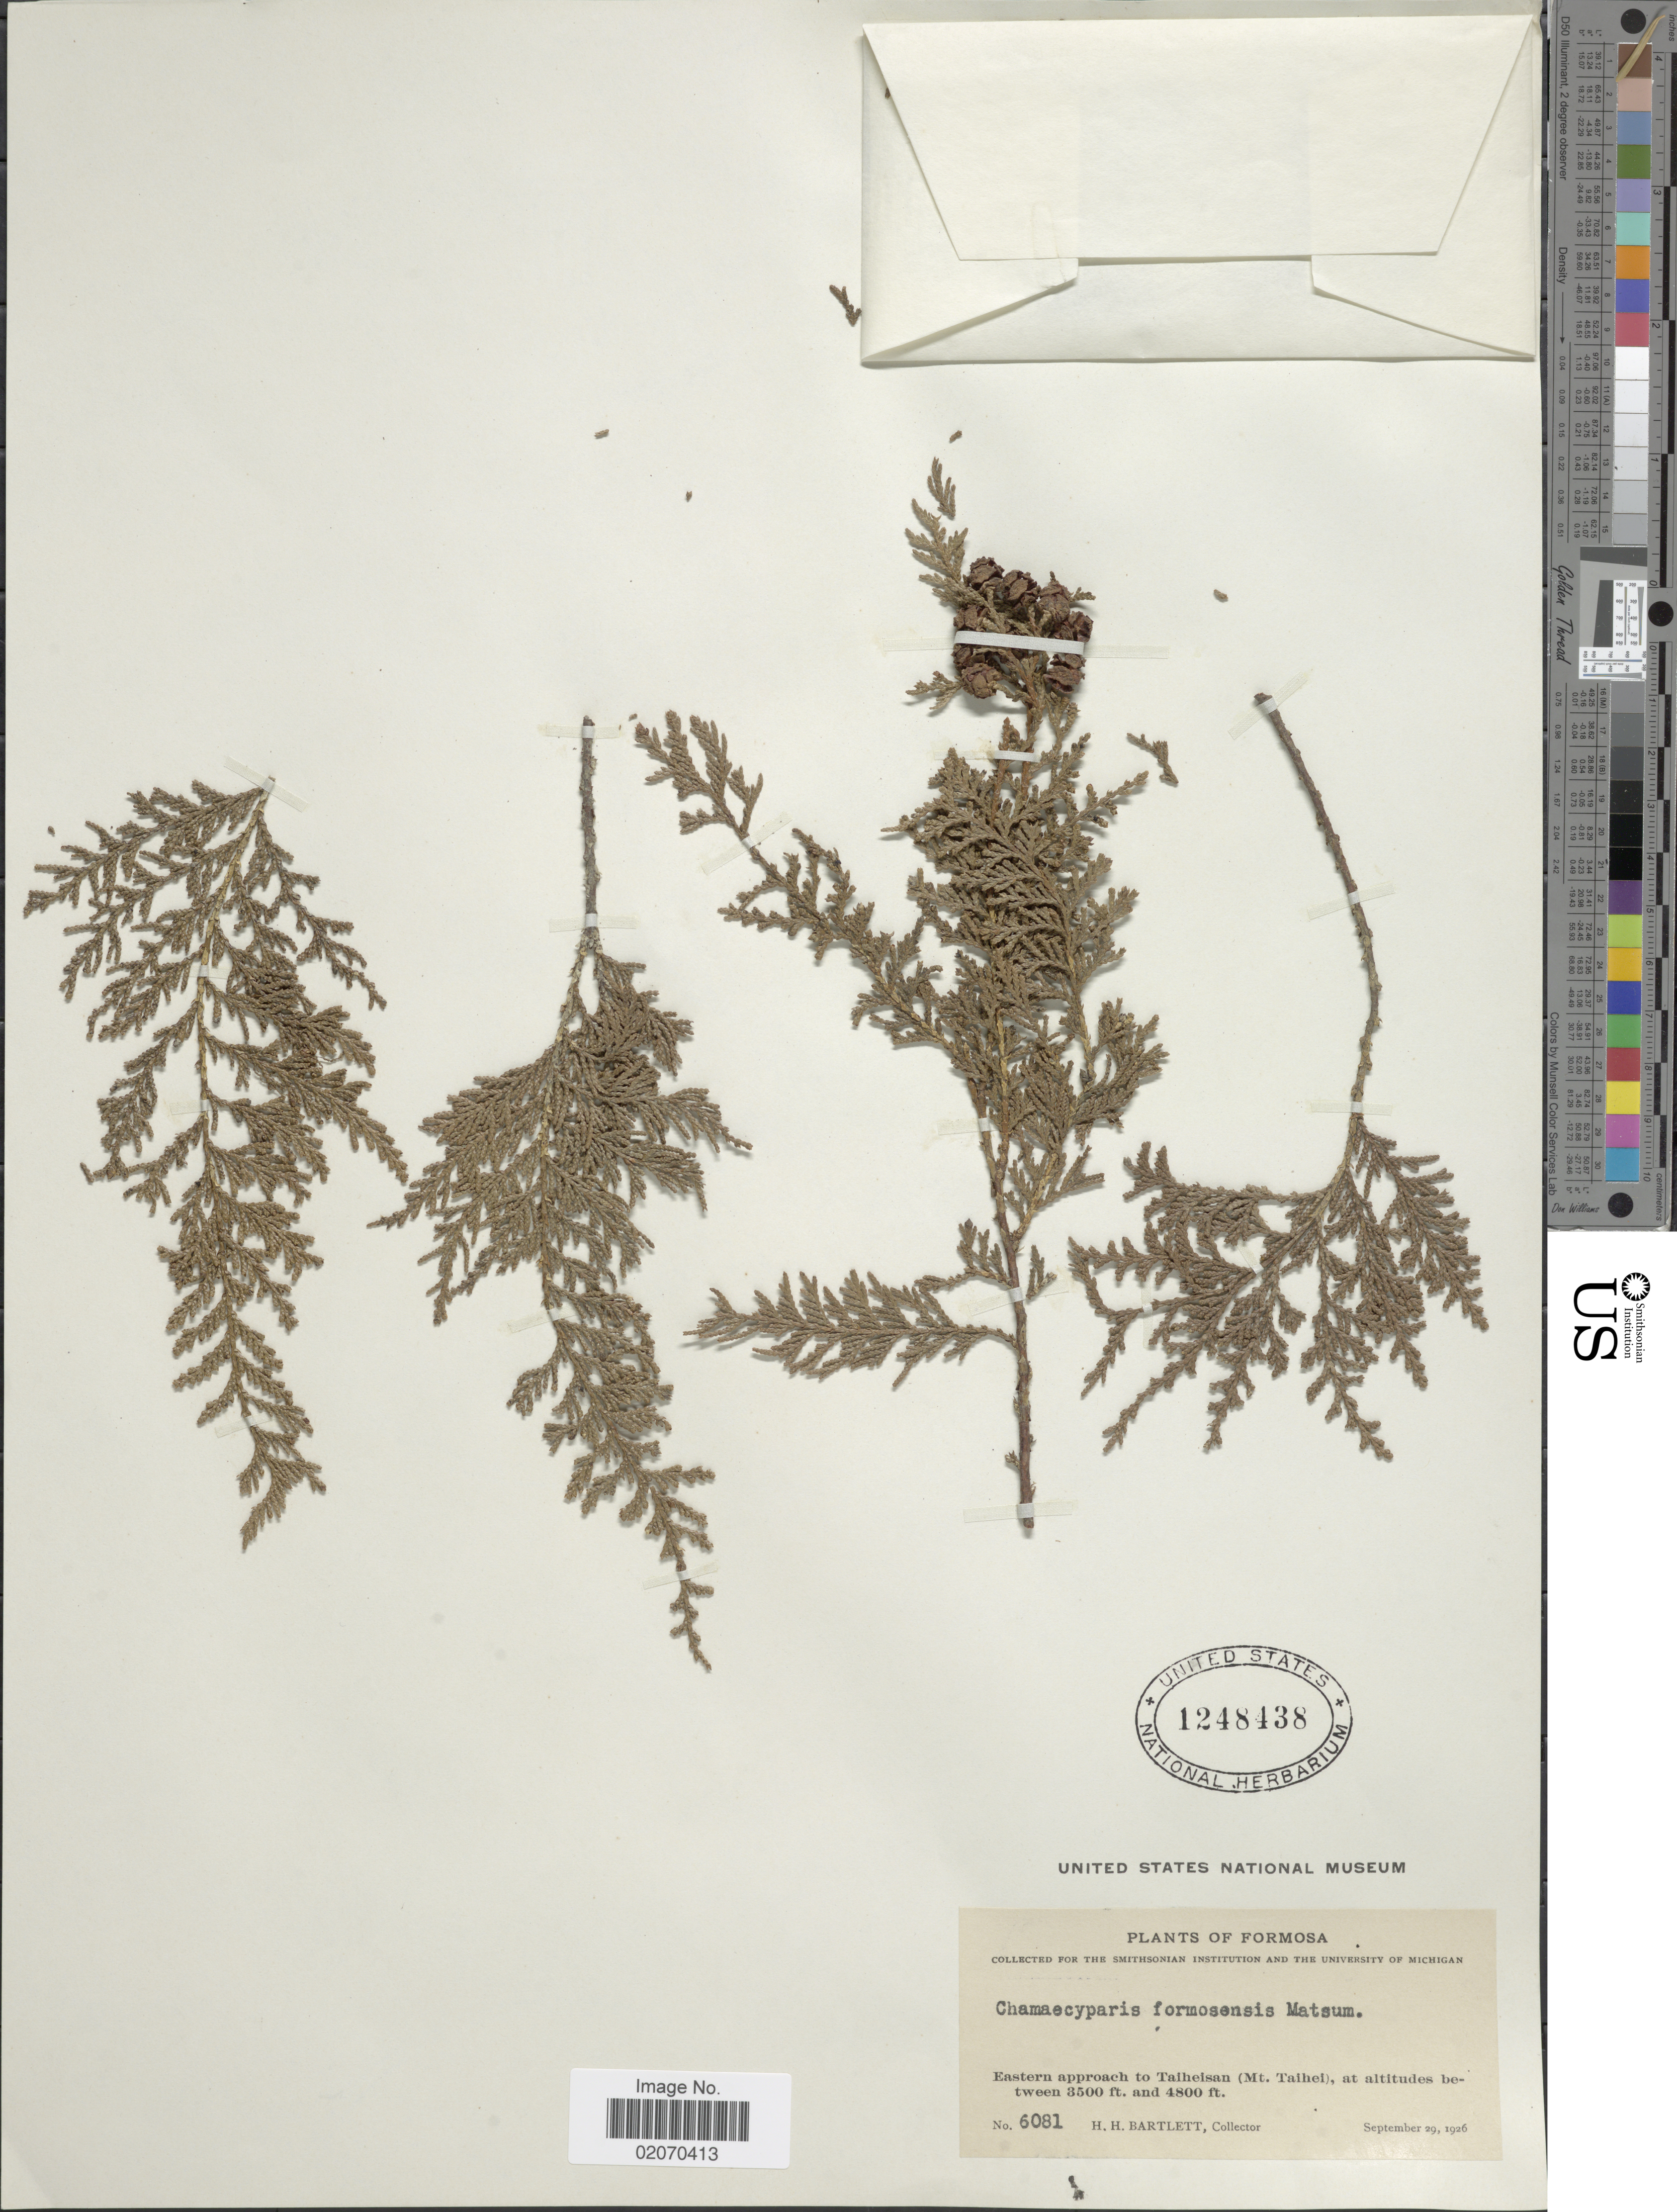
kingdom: Plantae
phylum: Tracheophyta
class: Pinopsida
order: Pinales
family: Cupressaceae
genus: Chamaecyparis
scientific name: Chamaecyparis formosensis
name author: Matsum.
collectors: H. H. Bartlett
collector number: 6081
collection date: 1926-09-29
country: Taiwan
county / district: Yilan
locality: Formosa. Eastern approach to Taiheisan (Mt. Taihei)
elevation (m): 1067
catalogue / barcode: US 1248438